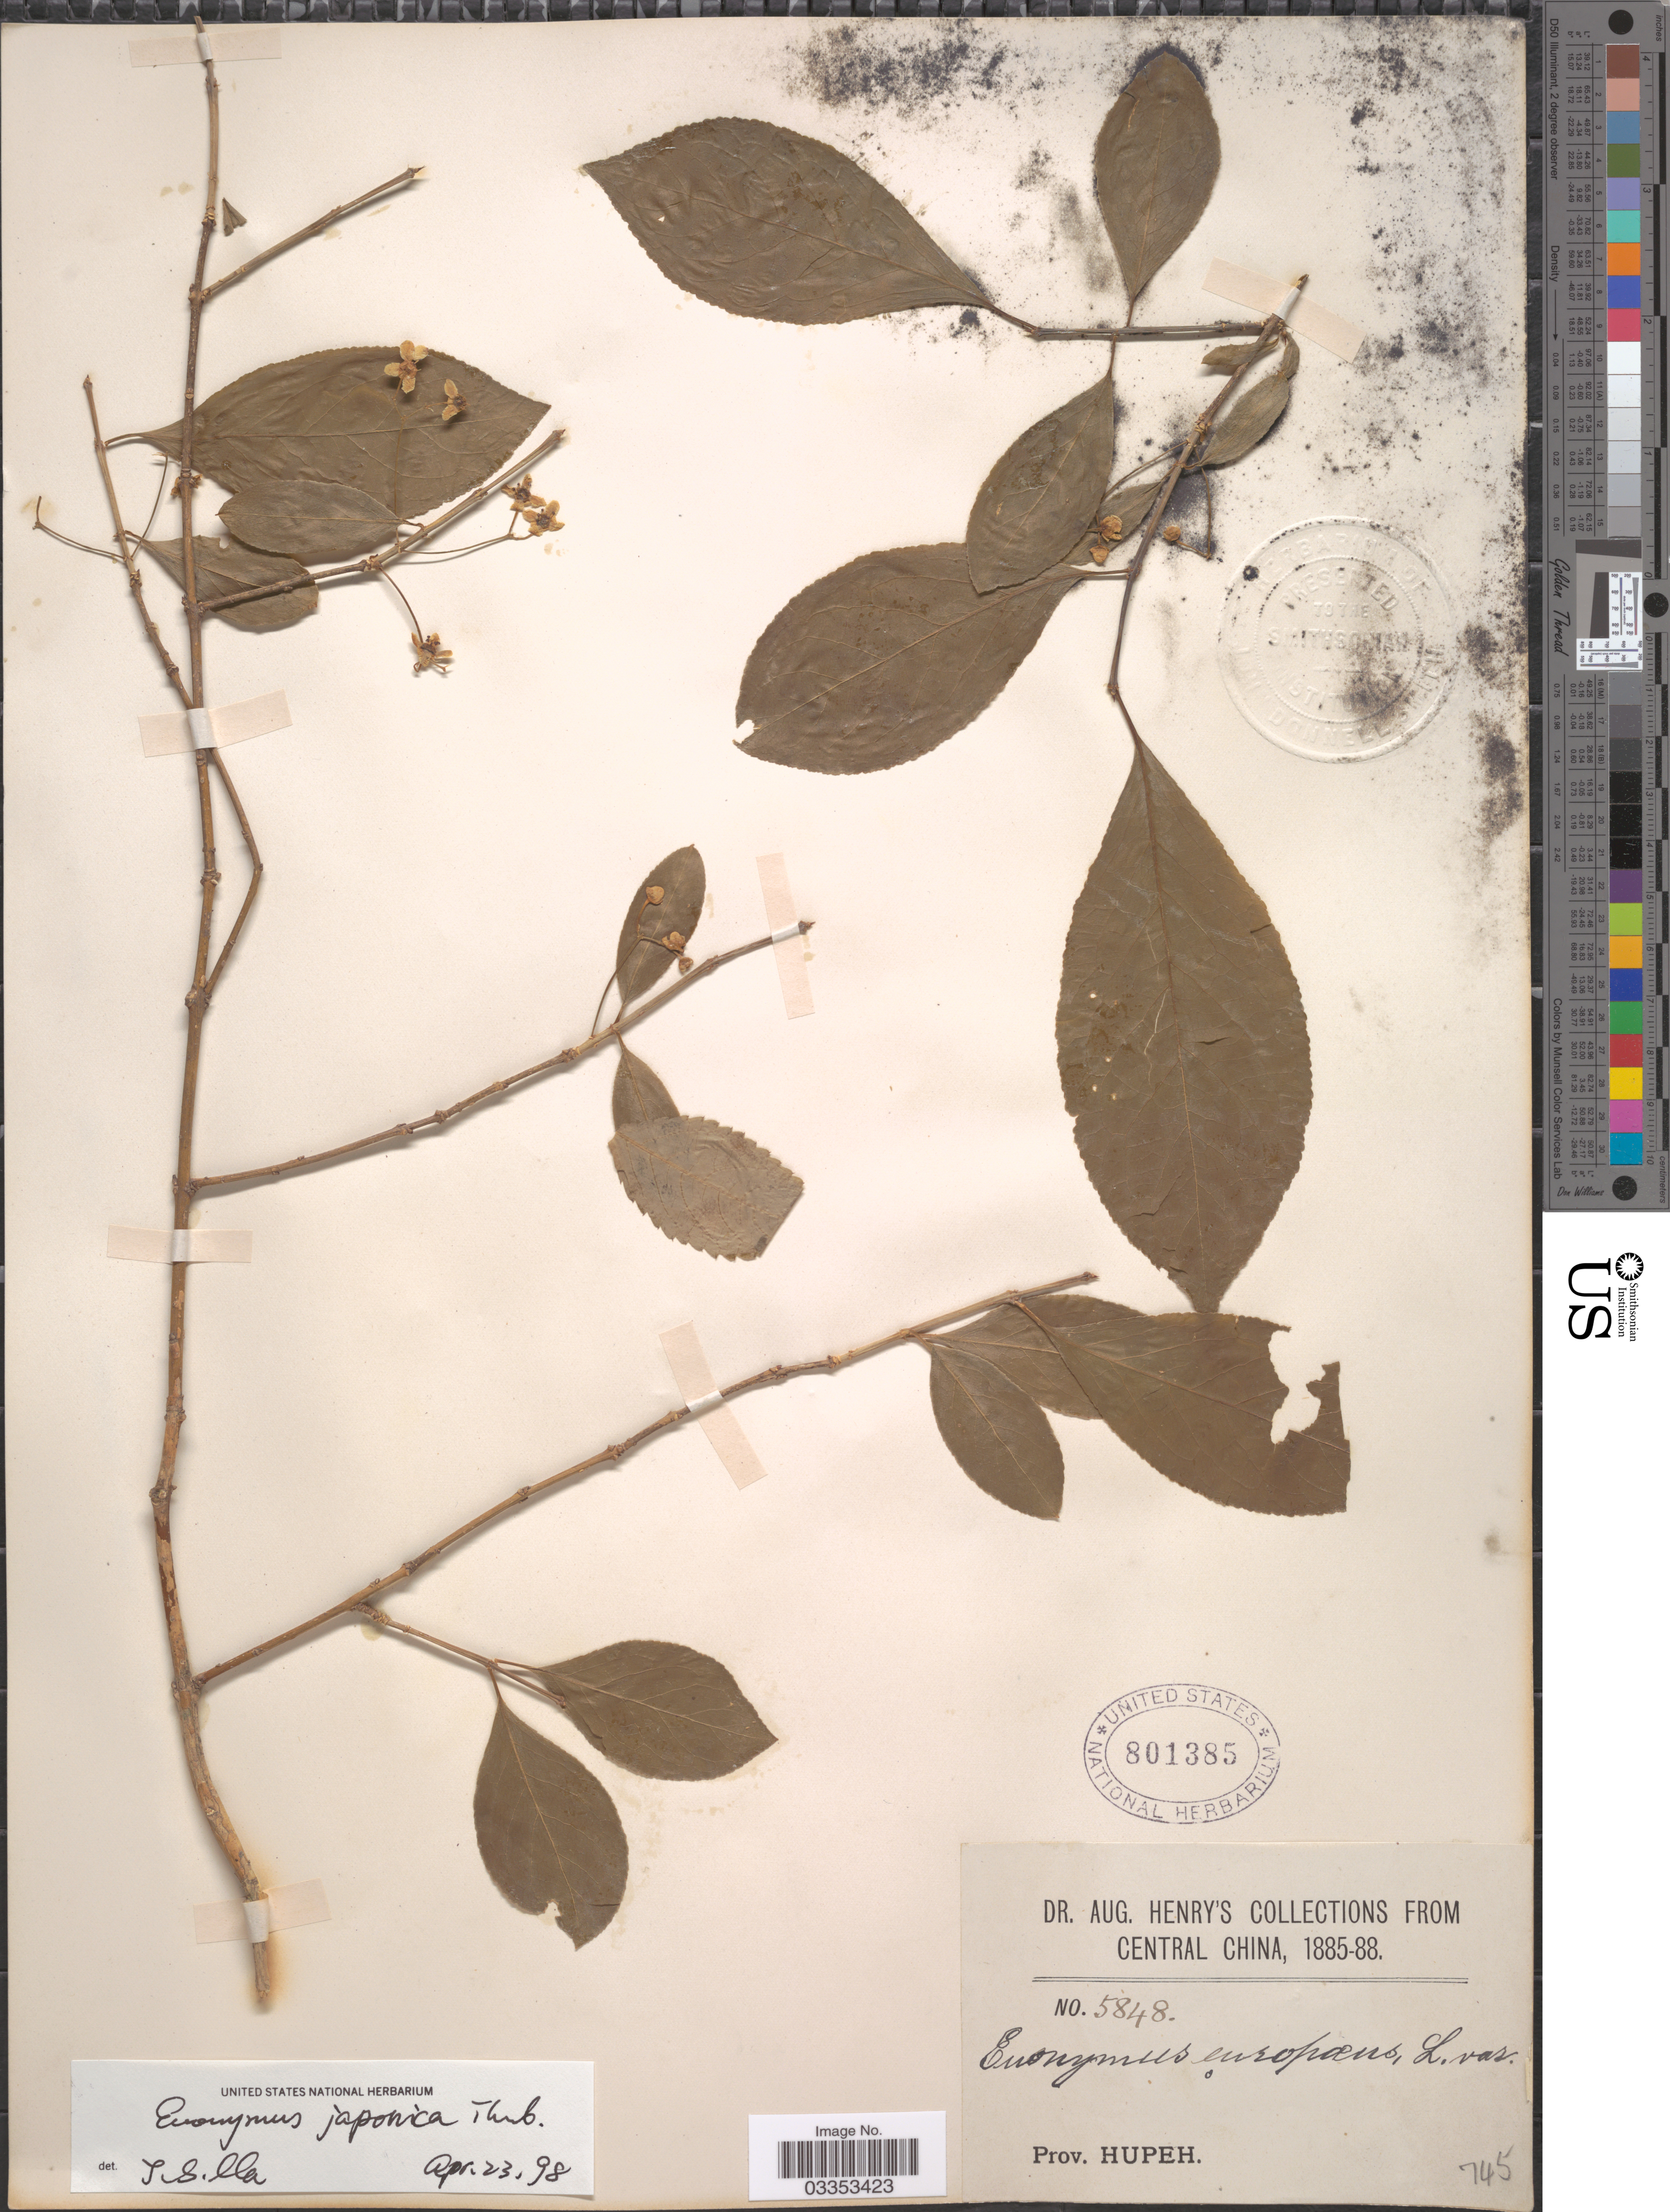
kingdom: Plantae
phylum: Tracheophyta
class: Magnoliopsida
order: Celastrales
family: Celastraceae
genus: Euonymus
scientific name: Euonymus japonicus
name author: Thunb.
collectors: A. Henry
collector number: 5848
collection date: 1885/1888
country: China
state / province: Hubei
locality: Central China. Prov. Hupeh.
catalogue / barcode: US 801385